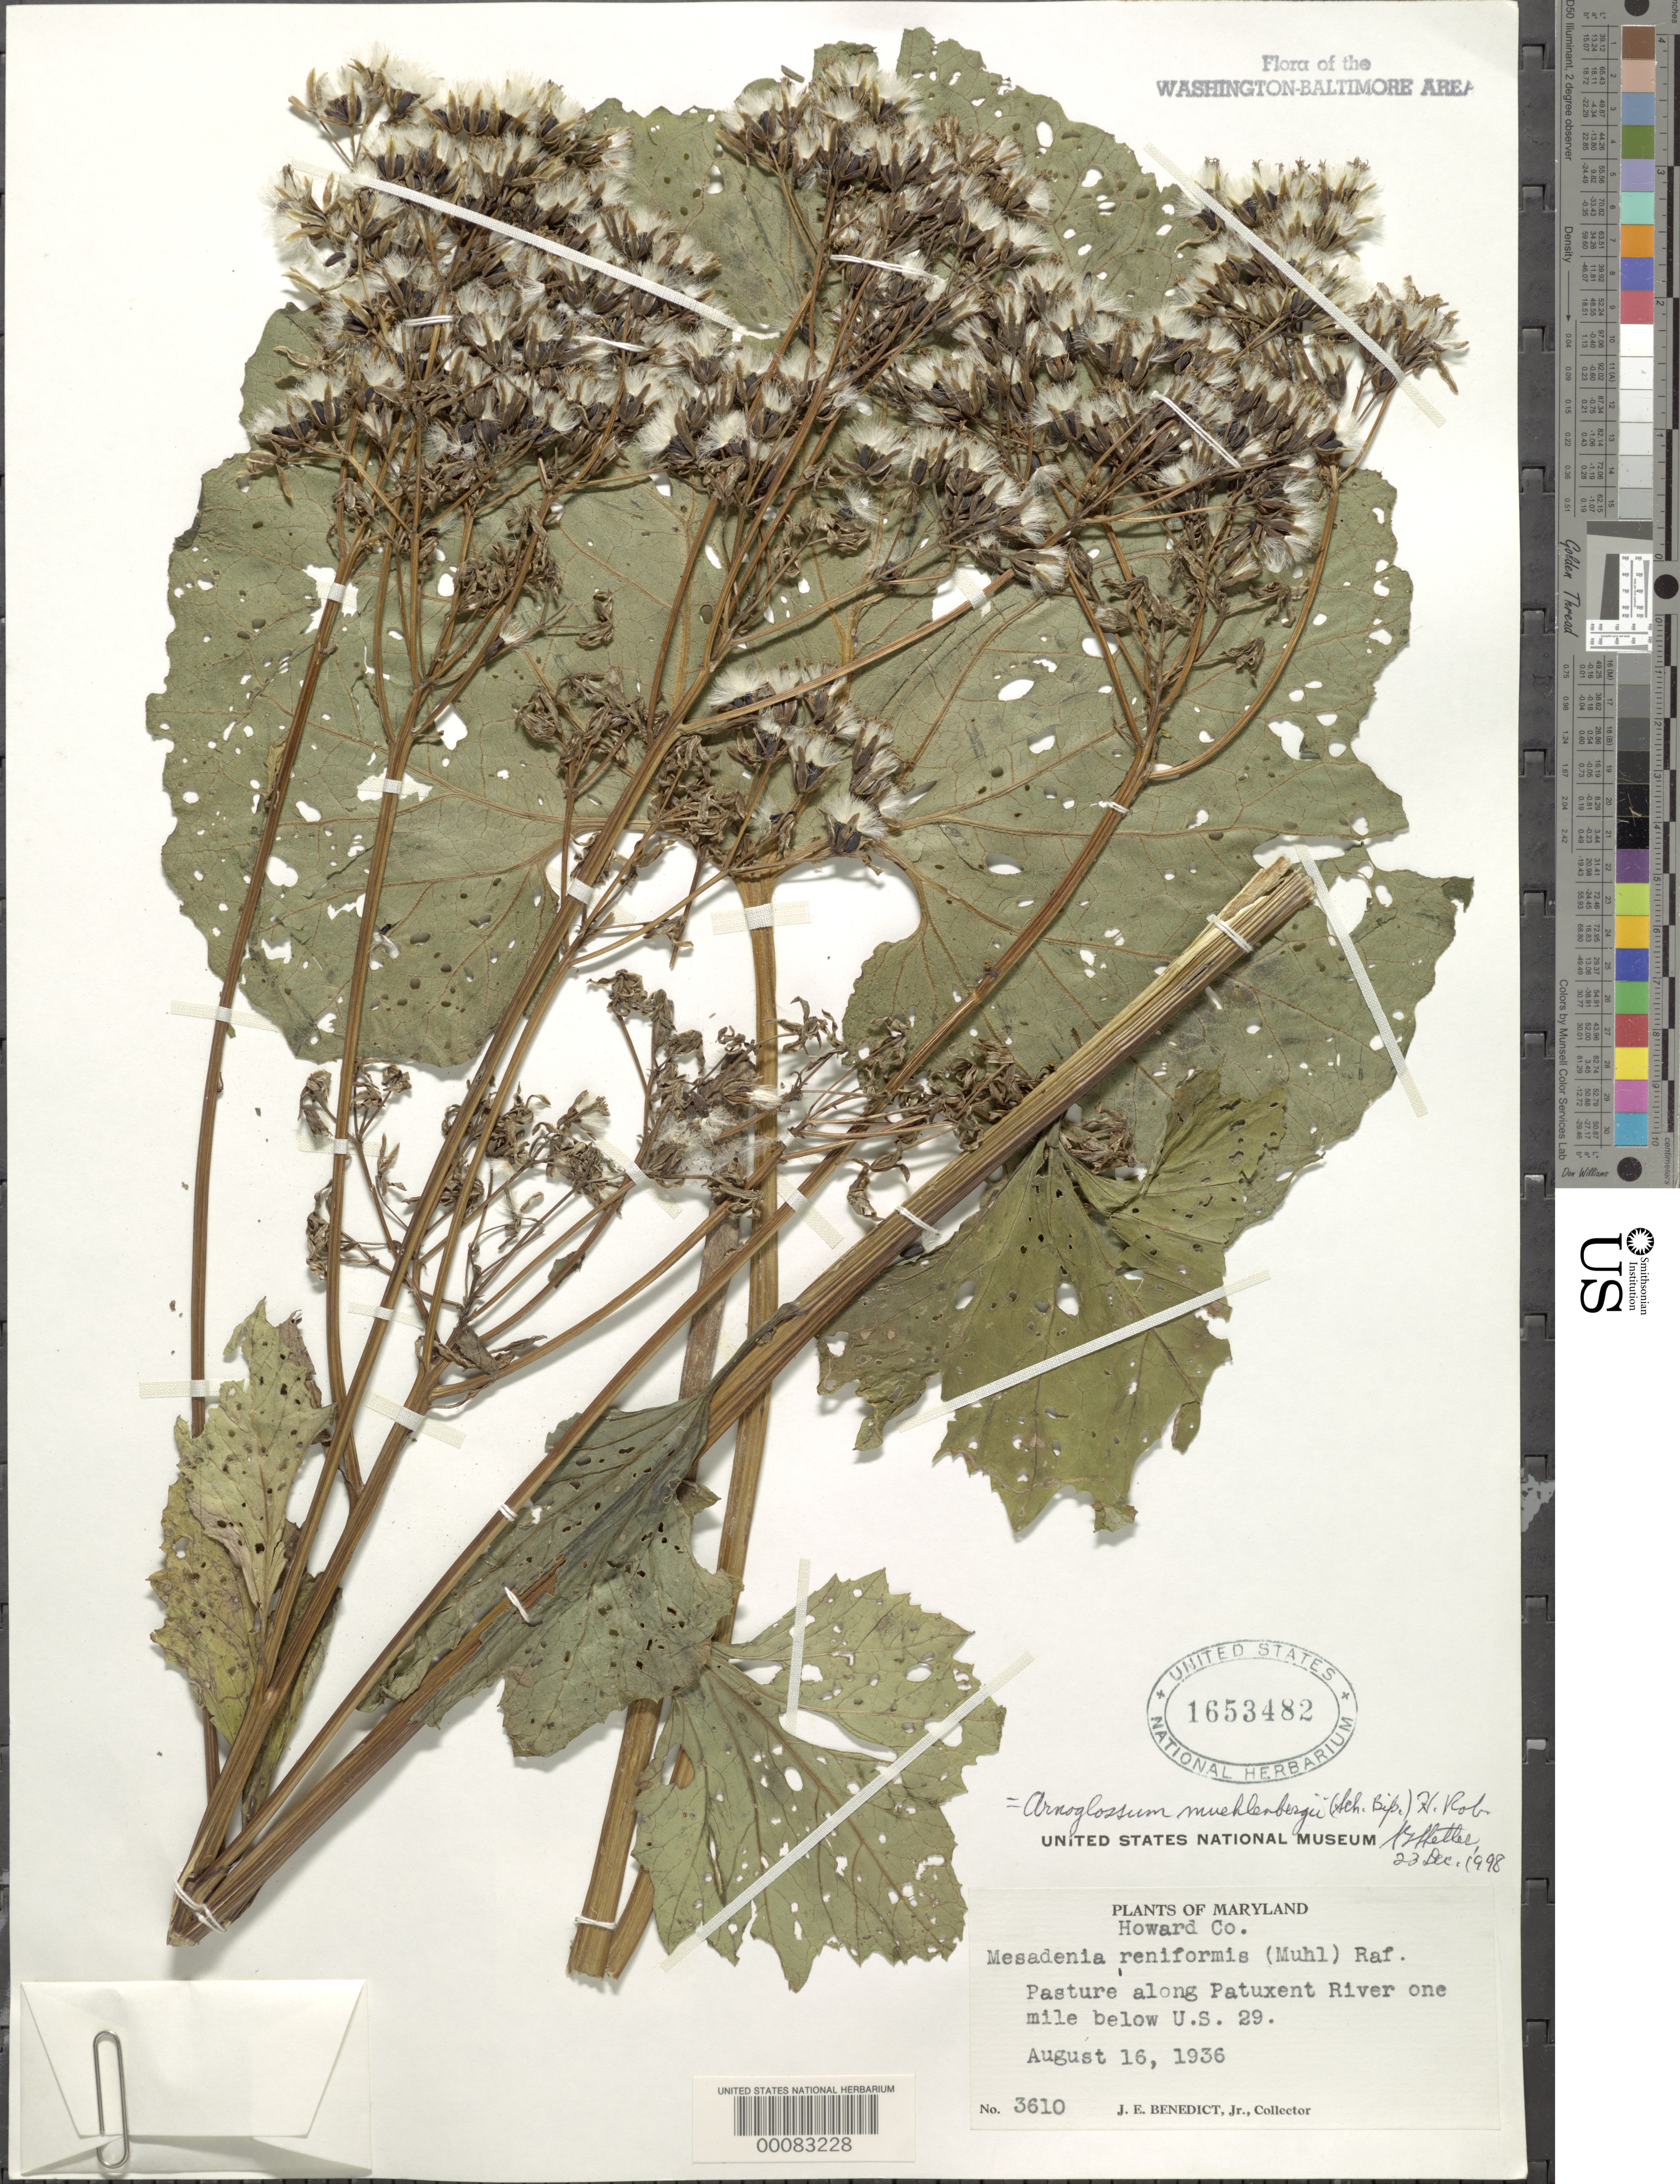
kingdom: Plantae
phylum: Tracheophyta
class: Magnoliopsida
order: Asterales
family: Asteraceae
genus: Arnoglossum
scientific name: Arnoglossum reniforme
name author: (Hook.) H. Rob.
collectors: J. E. Benedict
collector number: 3610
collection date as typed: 16 Aug 1936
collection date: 1936-08-16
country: United States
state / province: Maryland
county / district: Howard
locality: Patuxent River below US 29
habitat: Pasture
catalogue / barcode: US 1653482